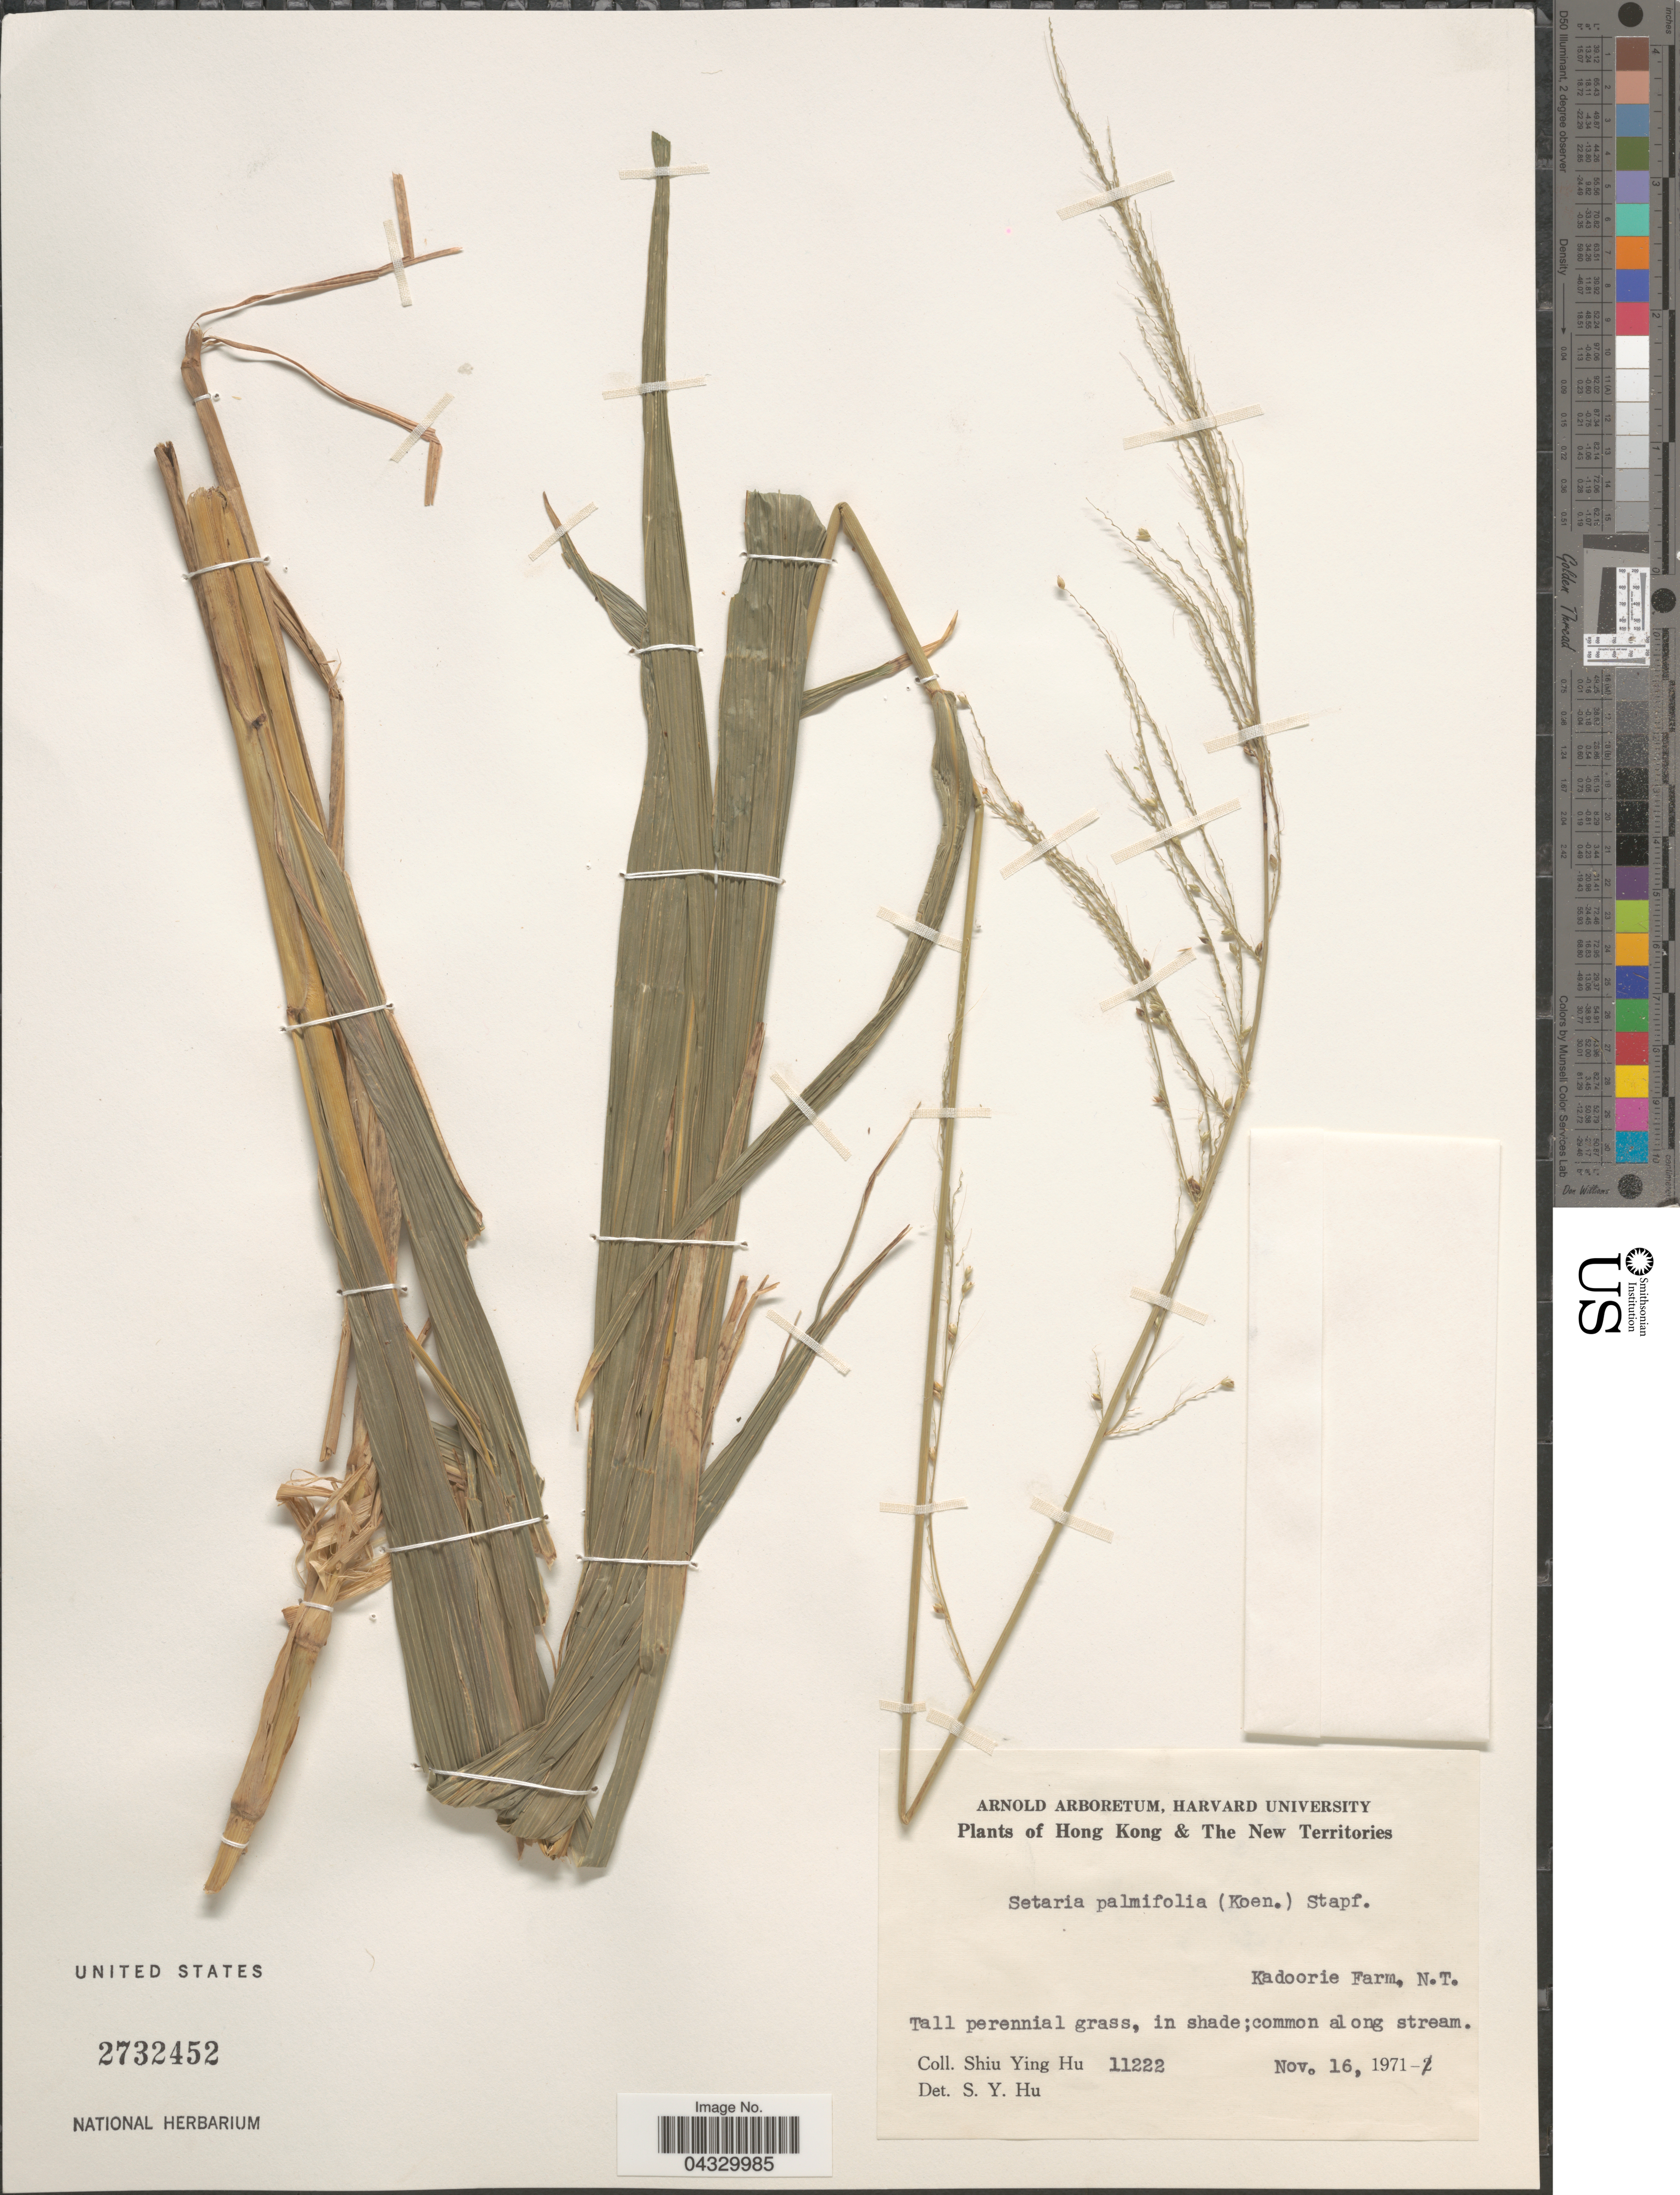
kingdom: Plantae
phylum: Tracheophyta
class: Liliopsida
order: Poales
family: Poaceae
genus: Setaria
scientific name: Setaria palmifolia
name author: (J. Koenig) Stapf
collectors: S. Y. Hu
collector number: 11222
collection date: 1971-11-16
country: China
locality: Hong Kong & The New Territories. [unsure placement] Kadoorie Farm.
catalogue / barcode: US 2732452